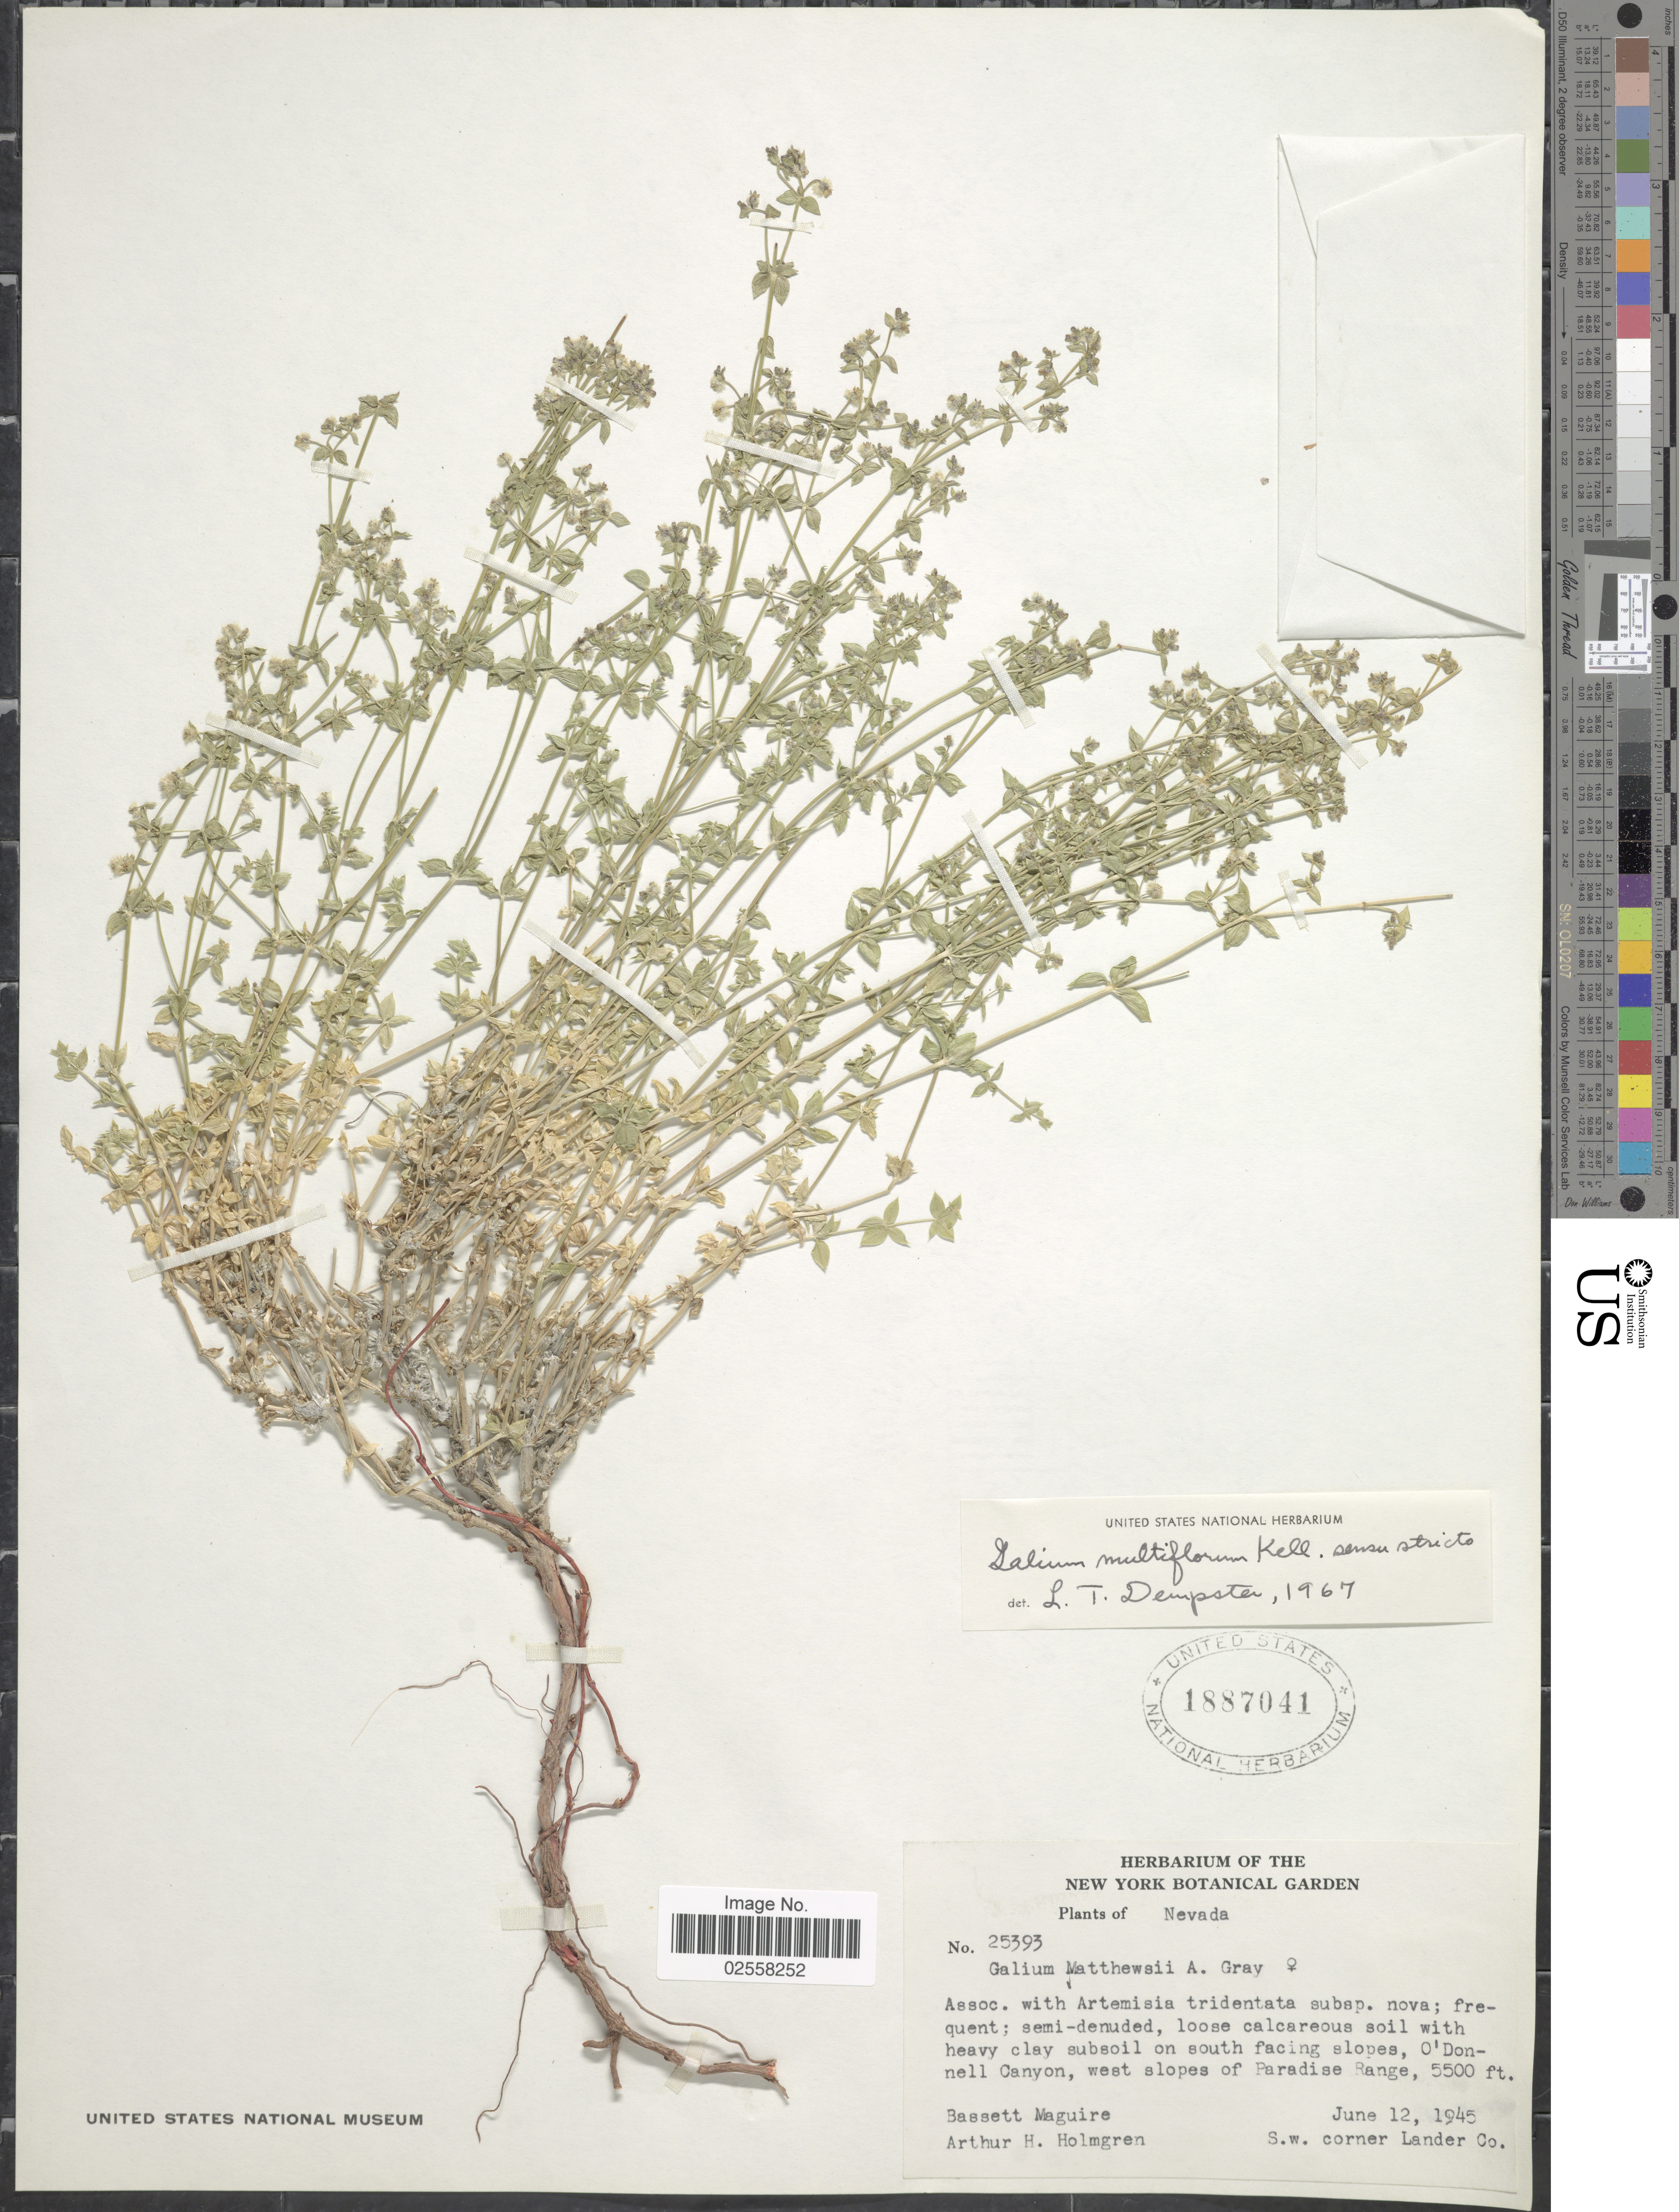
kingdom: Plantae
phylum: Tracheophyta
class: Magnoliopsida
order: Gentianales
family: Rubiaceae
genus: Galium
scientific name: Galium multiflorum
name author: Kellogg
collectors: B. Maguire & A. H. Holmgren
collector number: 25393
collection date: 1945-06-12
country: United States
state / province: Nevada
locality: South facing slopes, O'Donnell Canyon, west slopes of Paradise Range, s.w. corner Lander Co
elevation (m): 1676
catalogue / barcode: US 1887041